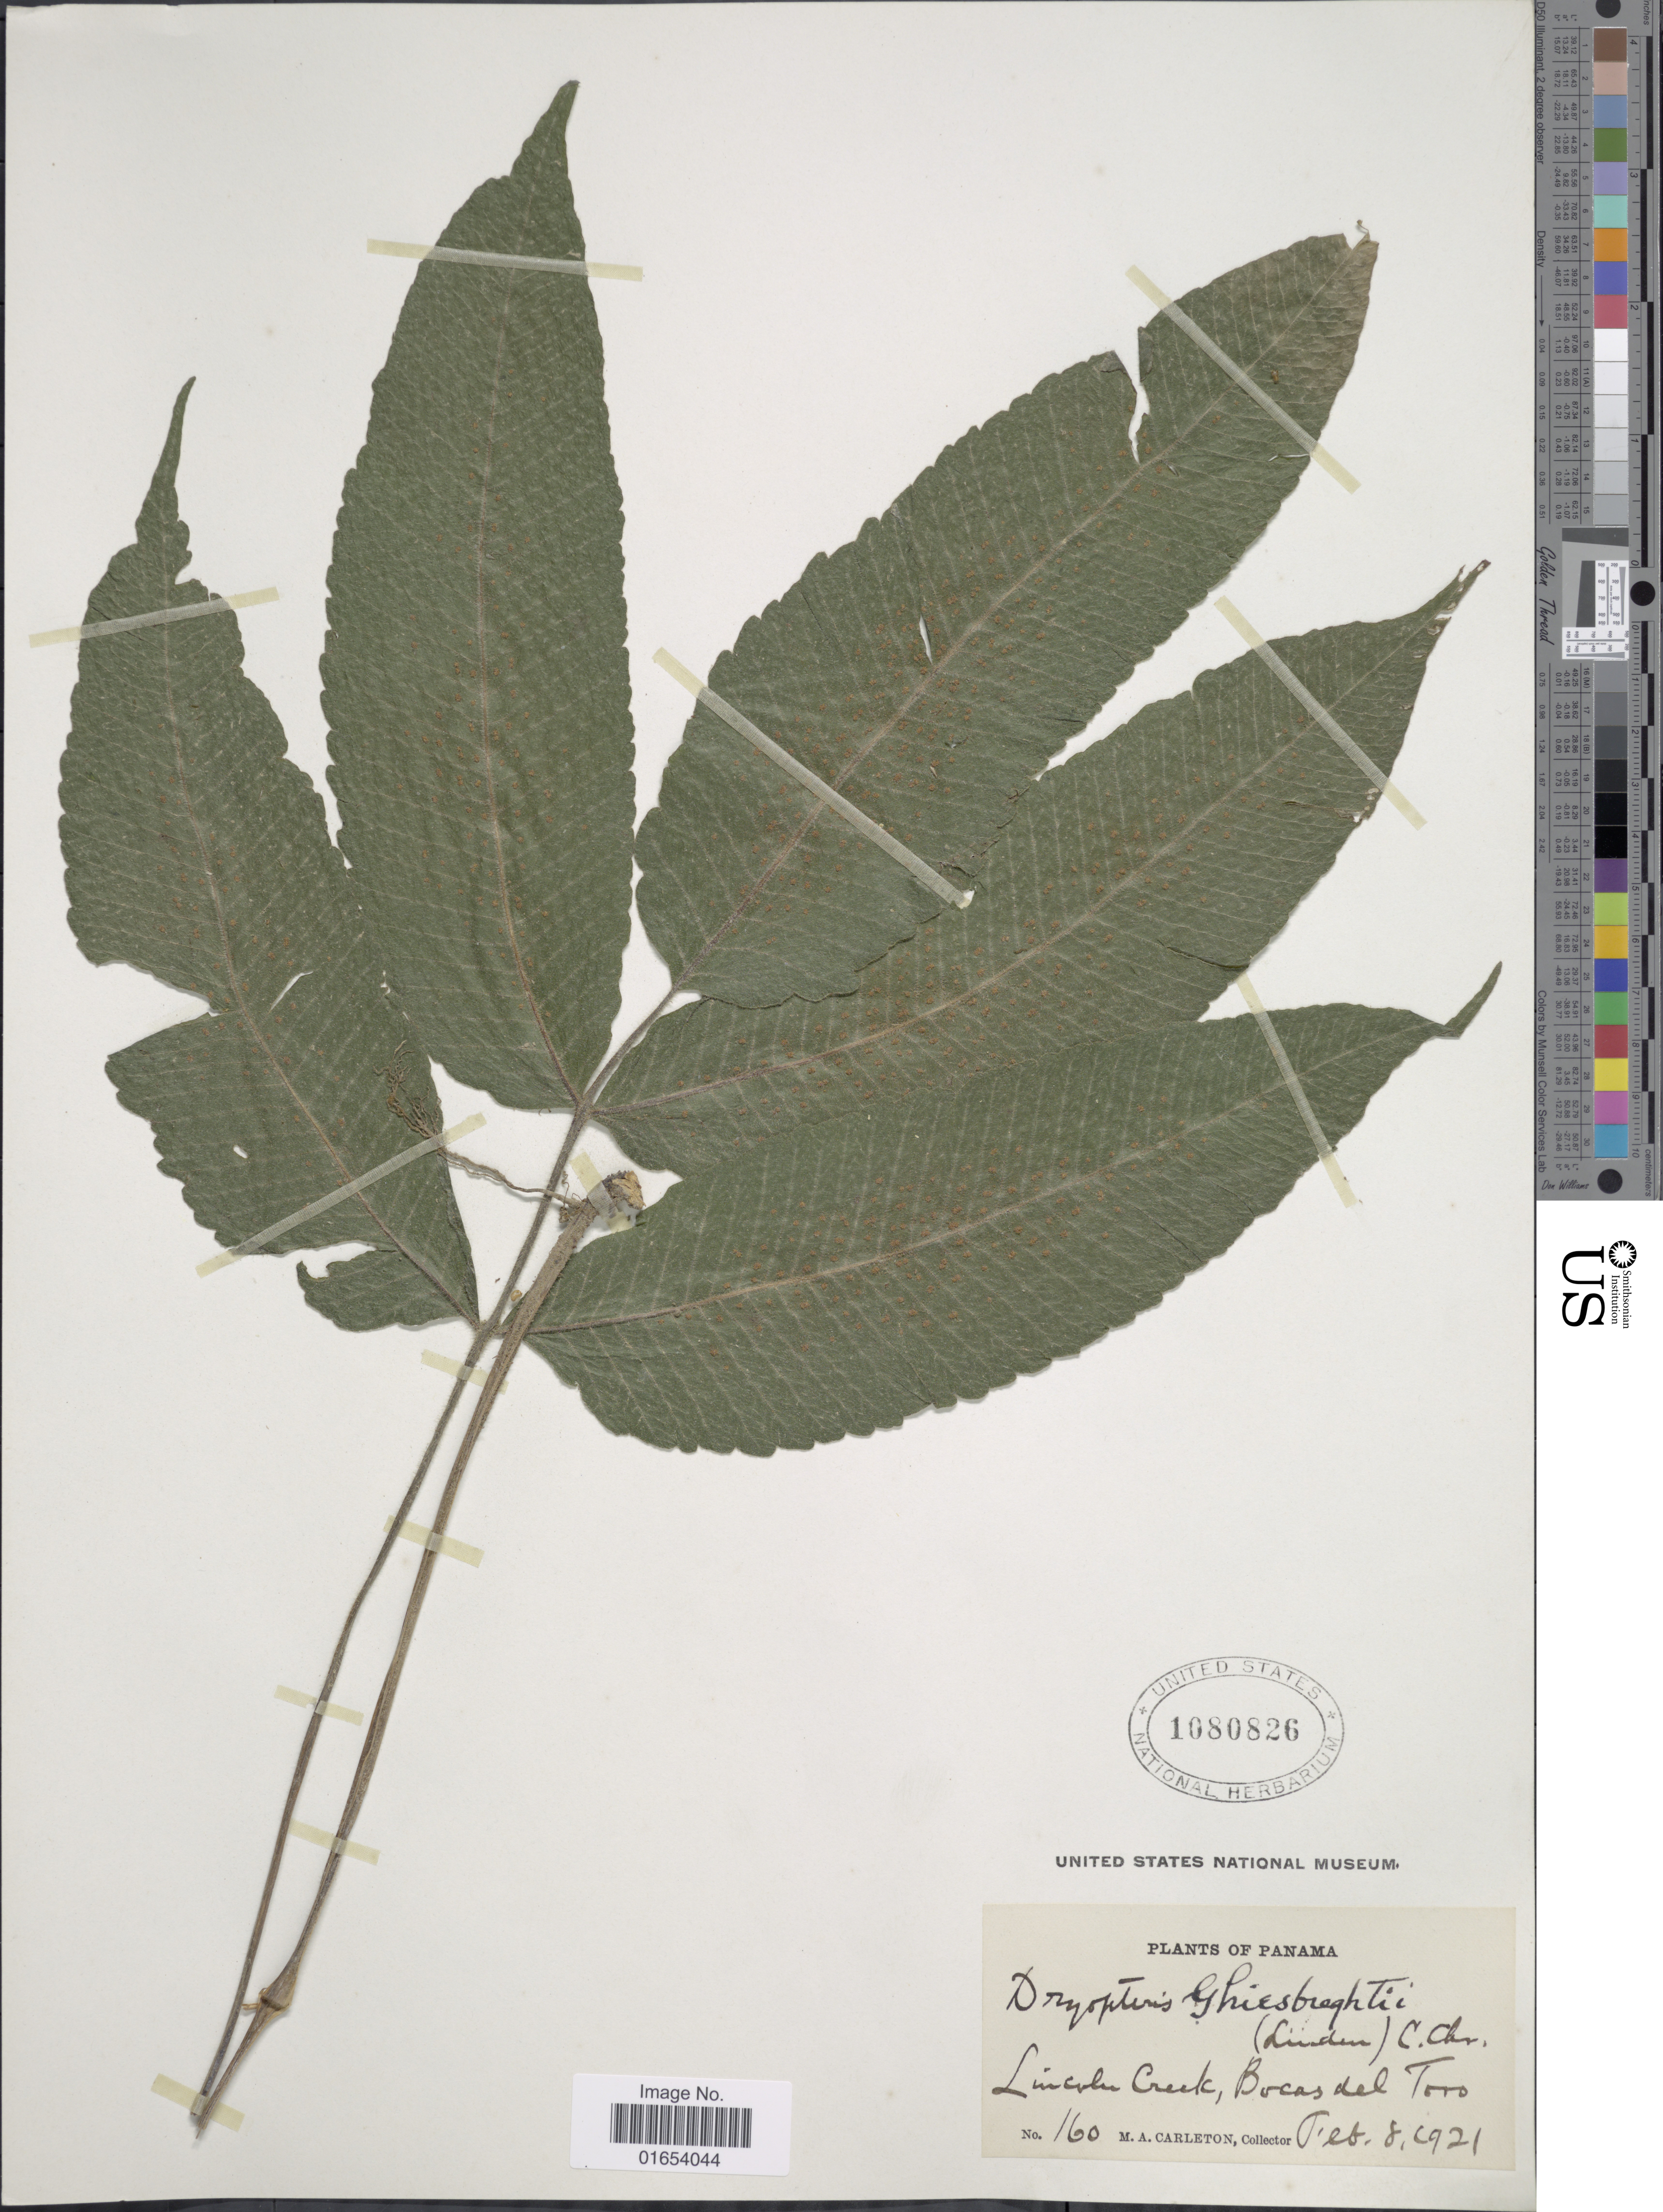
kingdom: Plantae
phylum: Tracheophyta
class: Polypodiopsida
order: Polypodiales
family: Thelypteridaceae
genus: Goniopteris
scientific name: Goniopteris ghiesbreghtii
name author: (Linden) J. Sm.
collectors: M. A. Carleton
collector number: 160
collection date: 1921-02-08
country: Panama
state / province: Bocas del Toro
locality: Panama, Lincoln Creek, Bocas Del Toro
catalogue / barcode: US 1080826